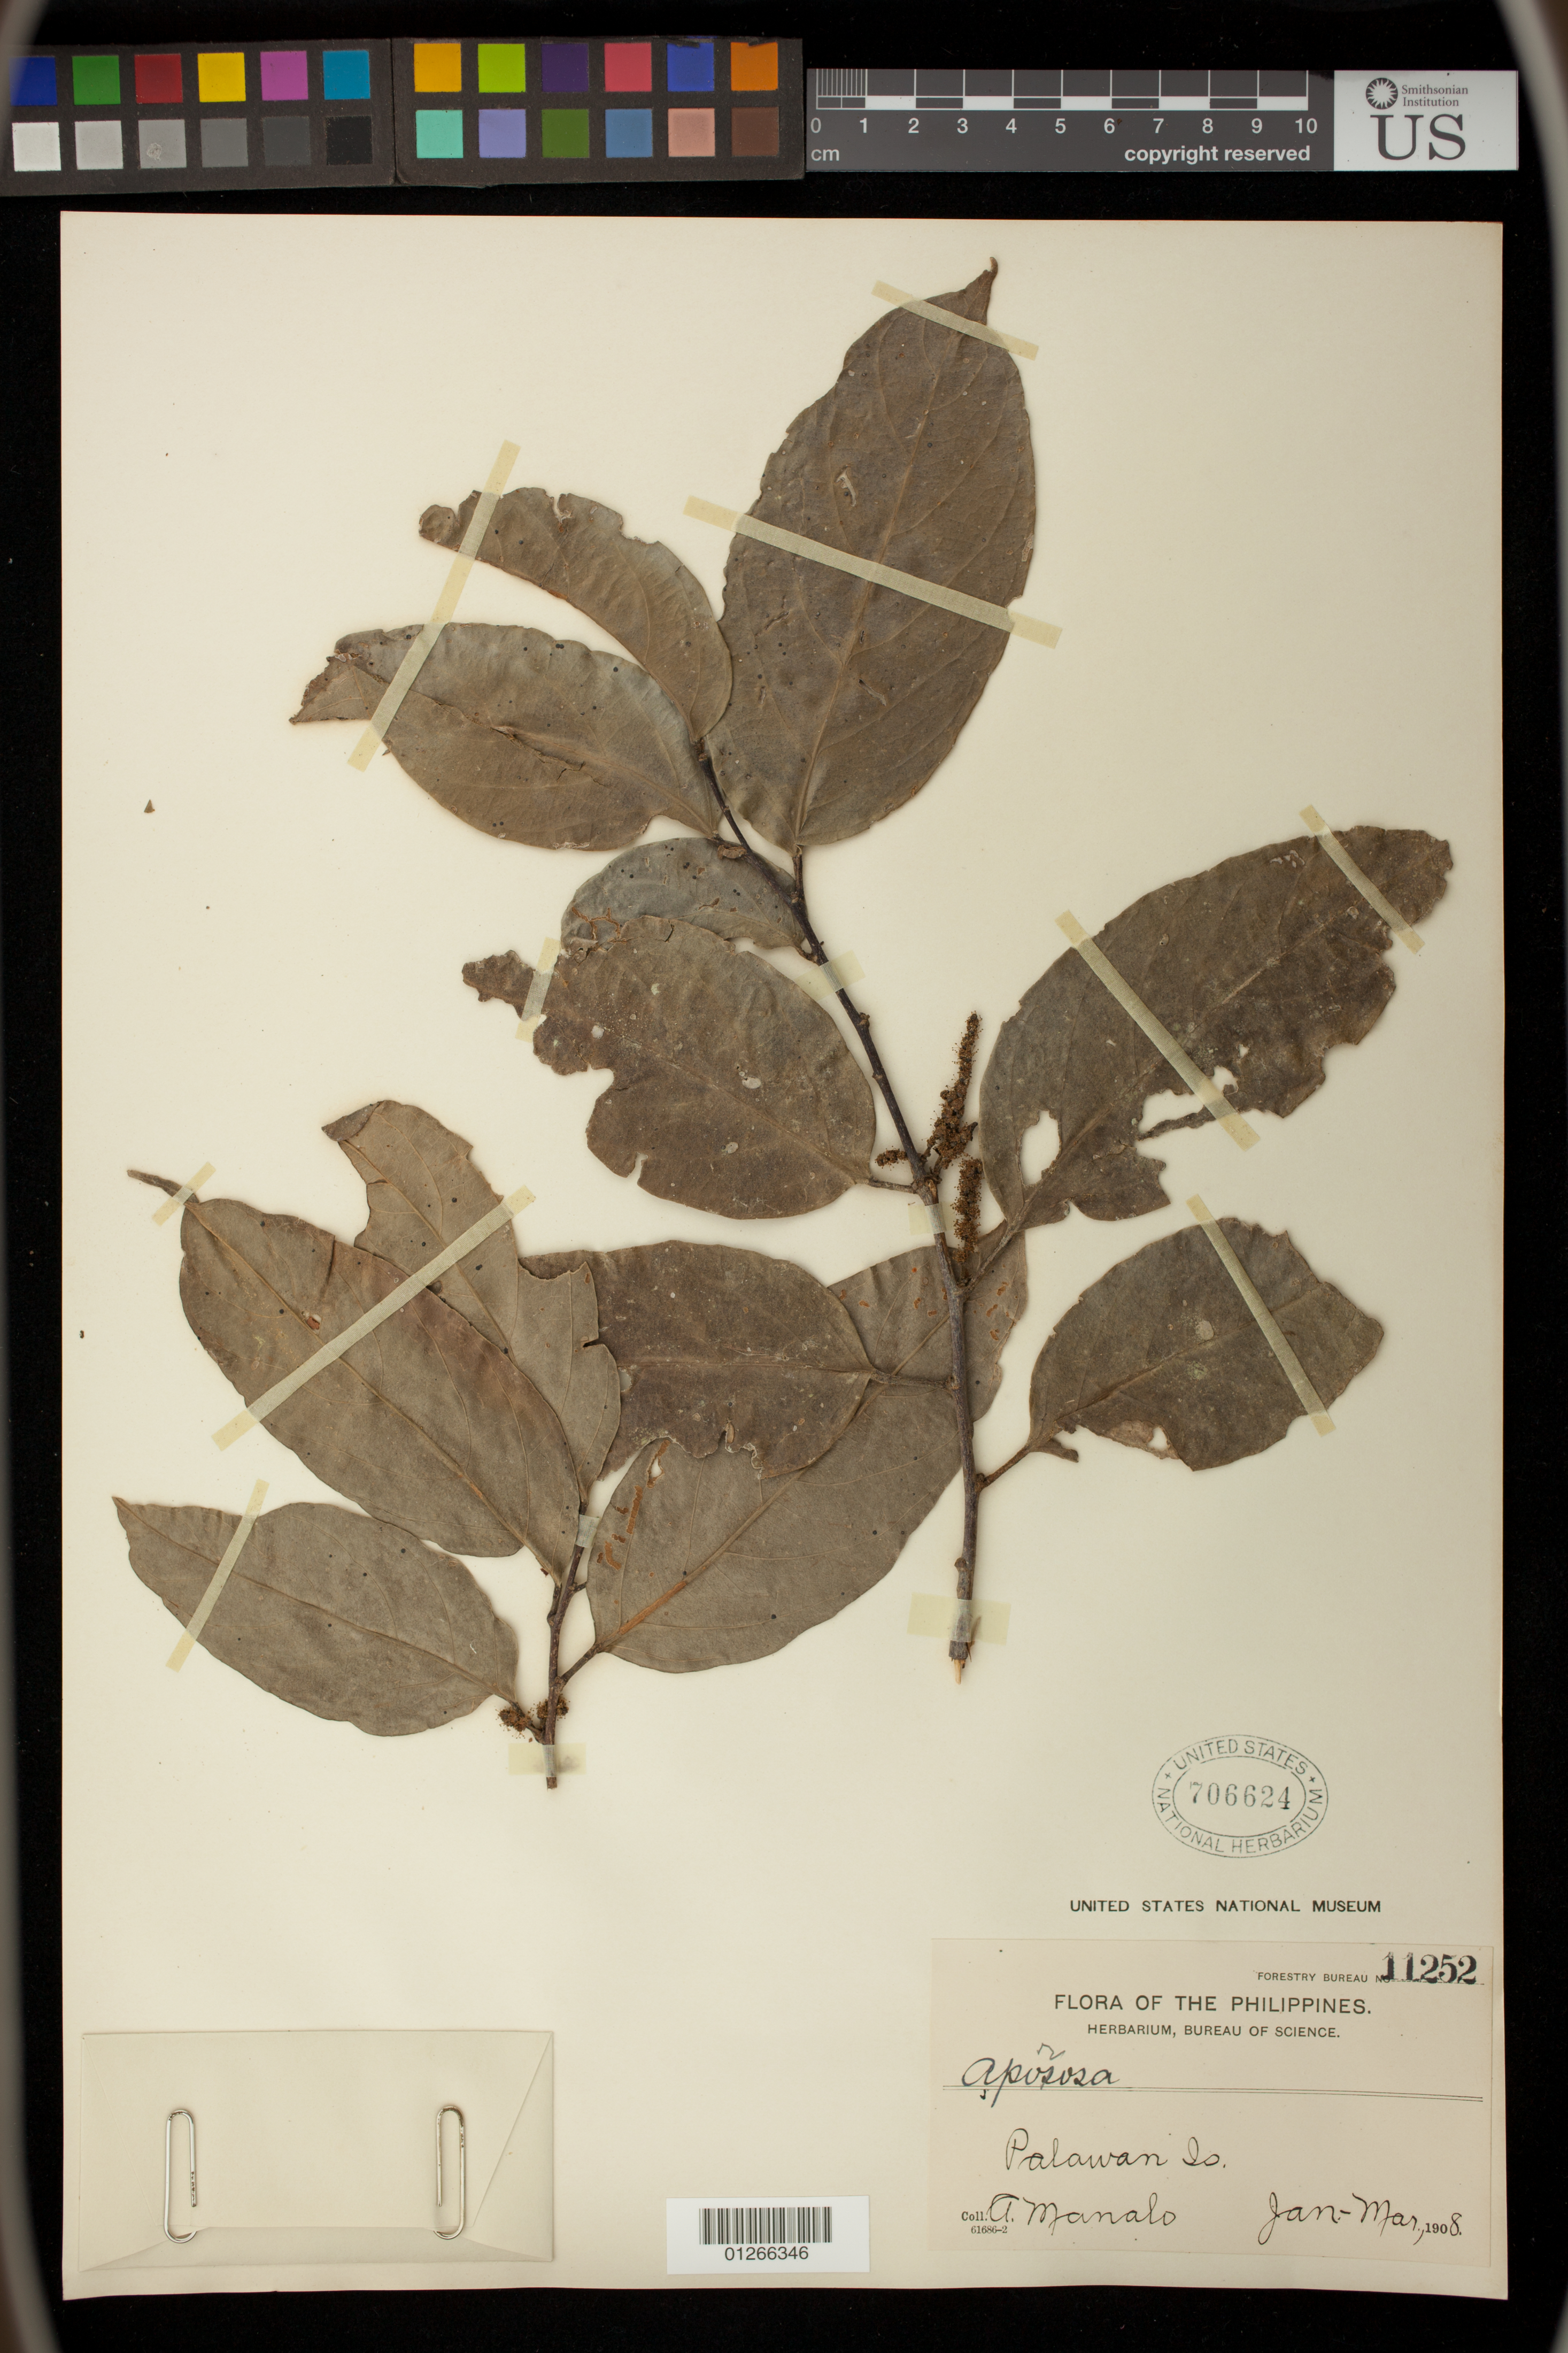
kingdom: Plantae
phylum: Tracheophyta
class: Magnoliopsida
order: Malpighiales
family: Phyllanthaceae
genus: Aporosa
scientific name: Aporosa sp.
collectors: A. Manalo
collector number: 11252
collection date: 1908-01/1908-03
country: Philippines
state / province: Mimaropa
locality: Palawan Is.